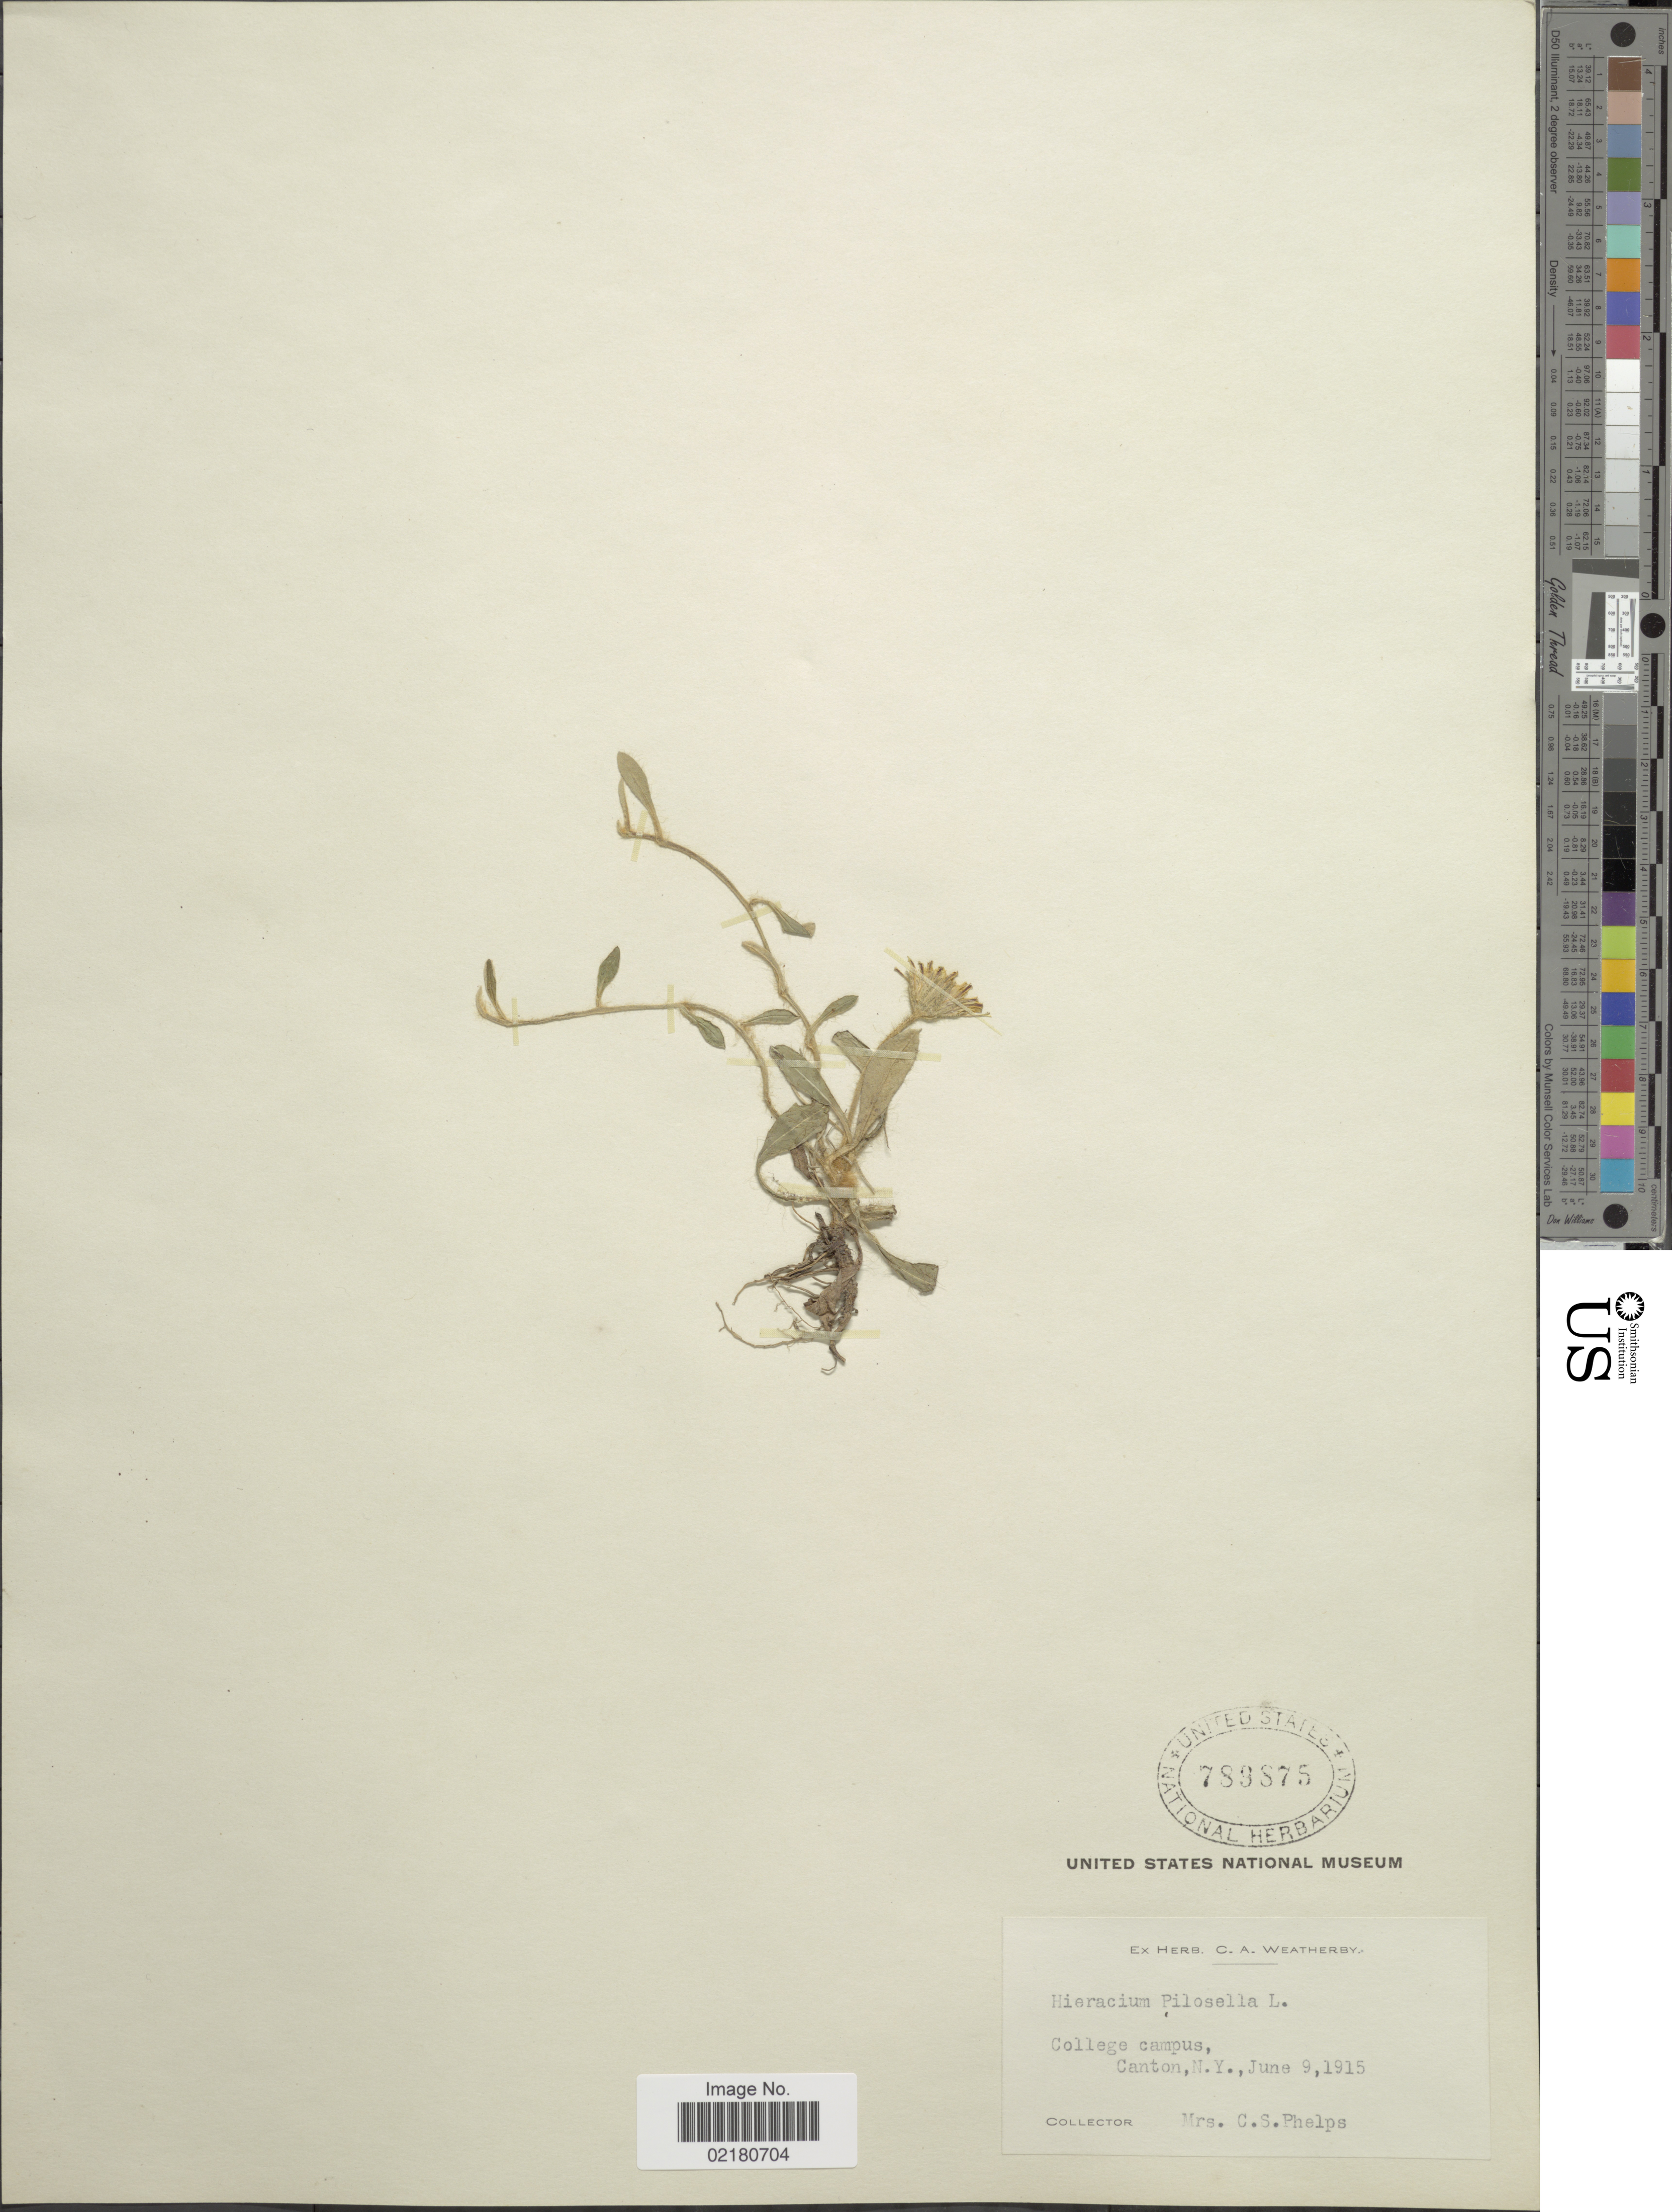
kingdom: Plantae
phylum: Tracheophyta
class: Magnoliopsida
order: Asterales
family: Asteraceae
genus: Pilosella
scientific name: Pilosella officinarum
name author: Vaill.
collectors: C. Phelps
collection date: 1915-06-09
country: United States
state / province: New York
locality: College Campus, Canton, N.Y.,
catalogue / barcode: US 789875